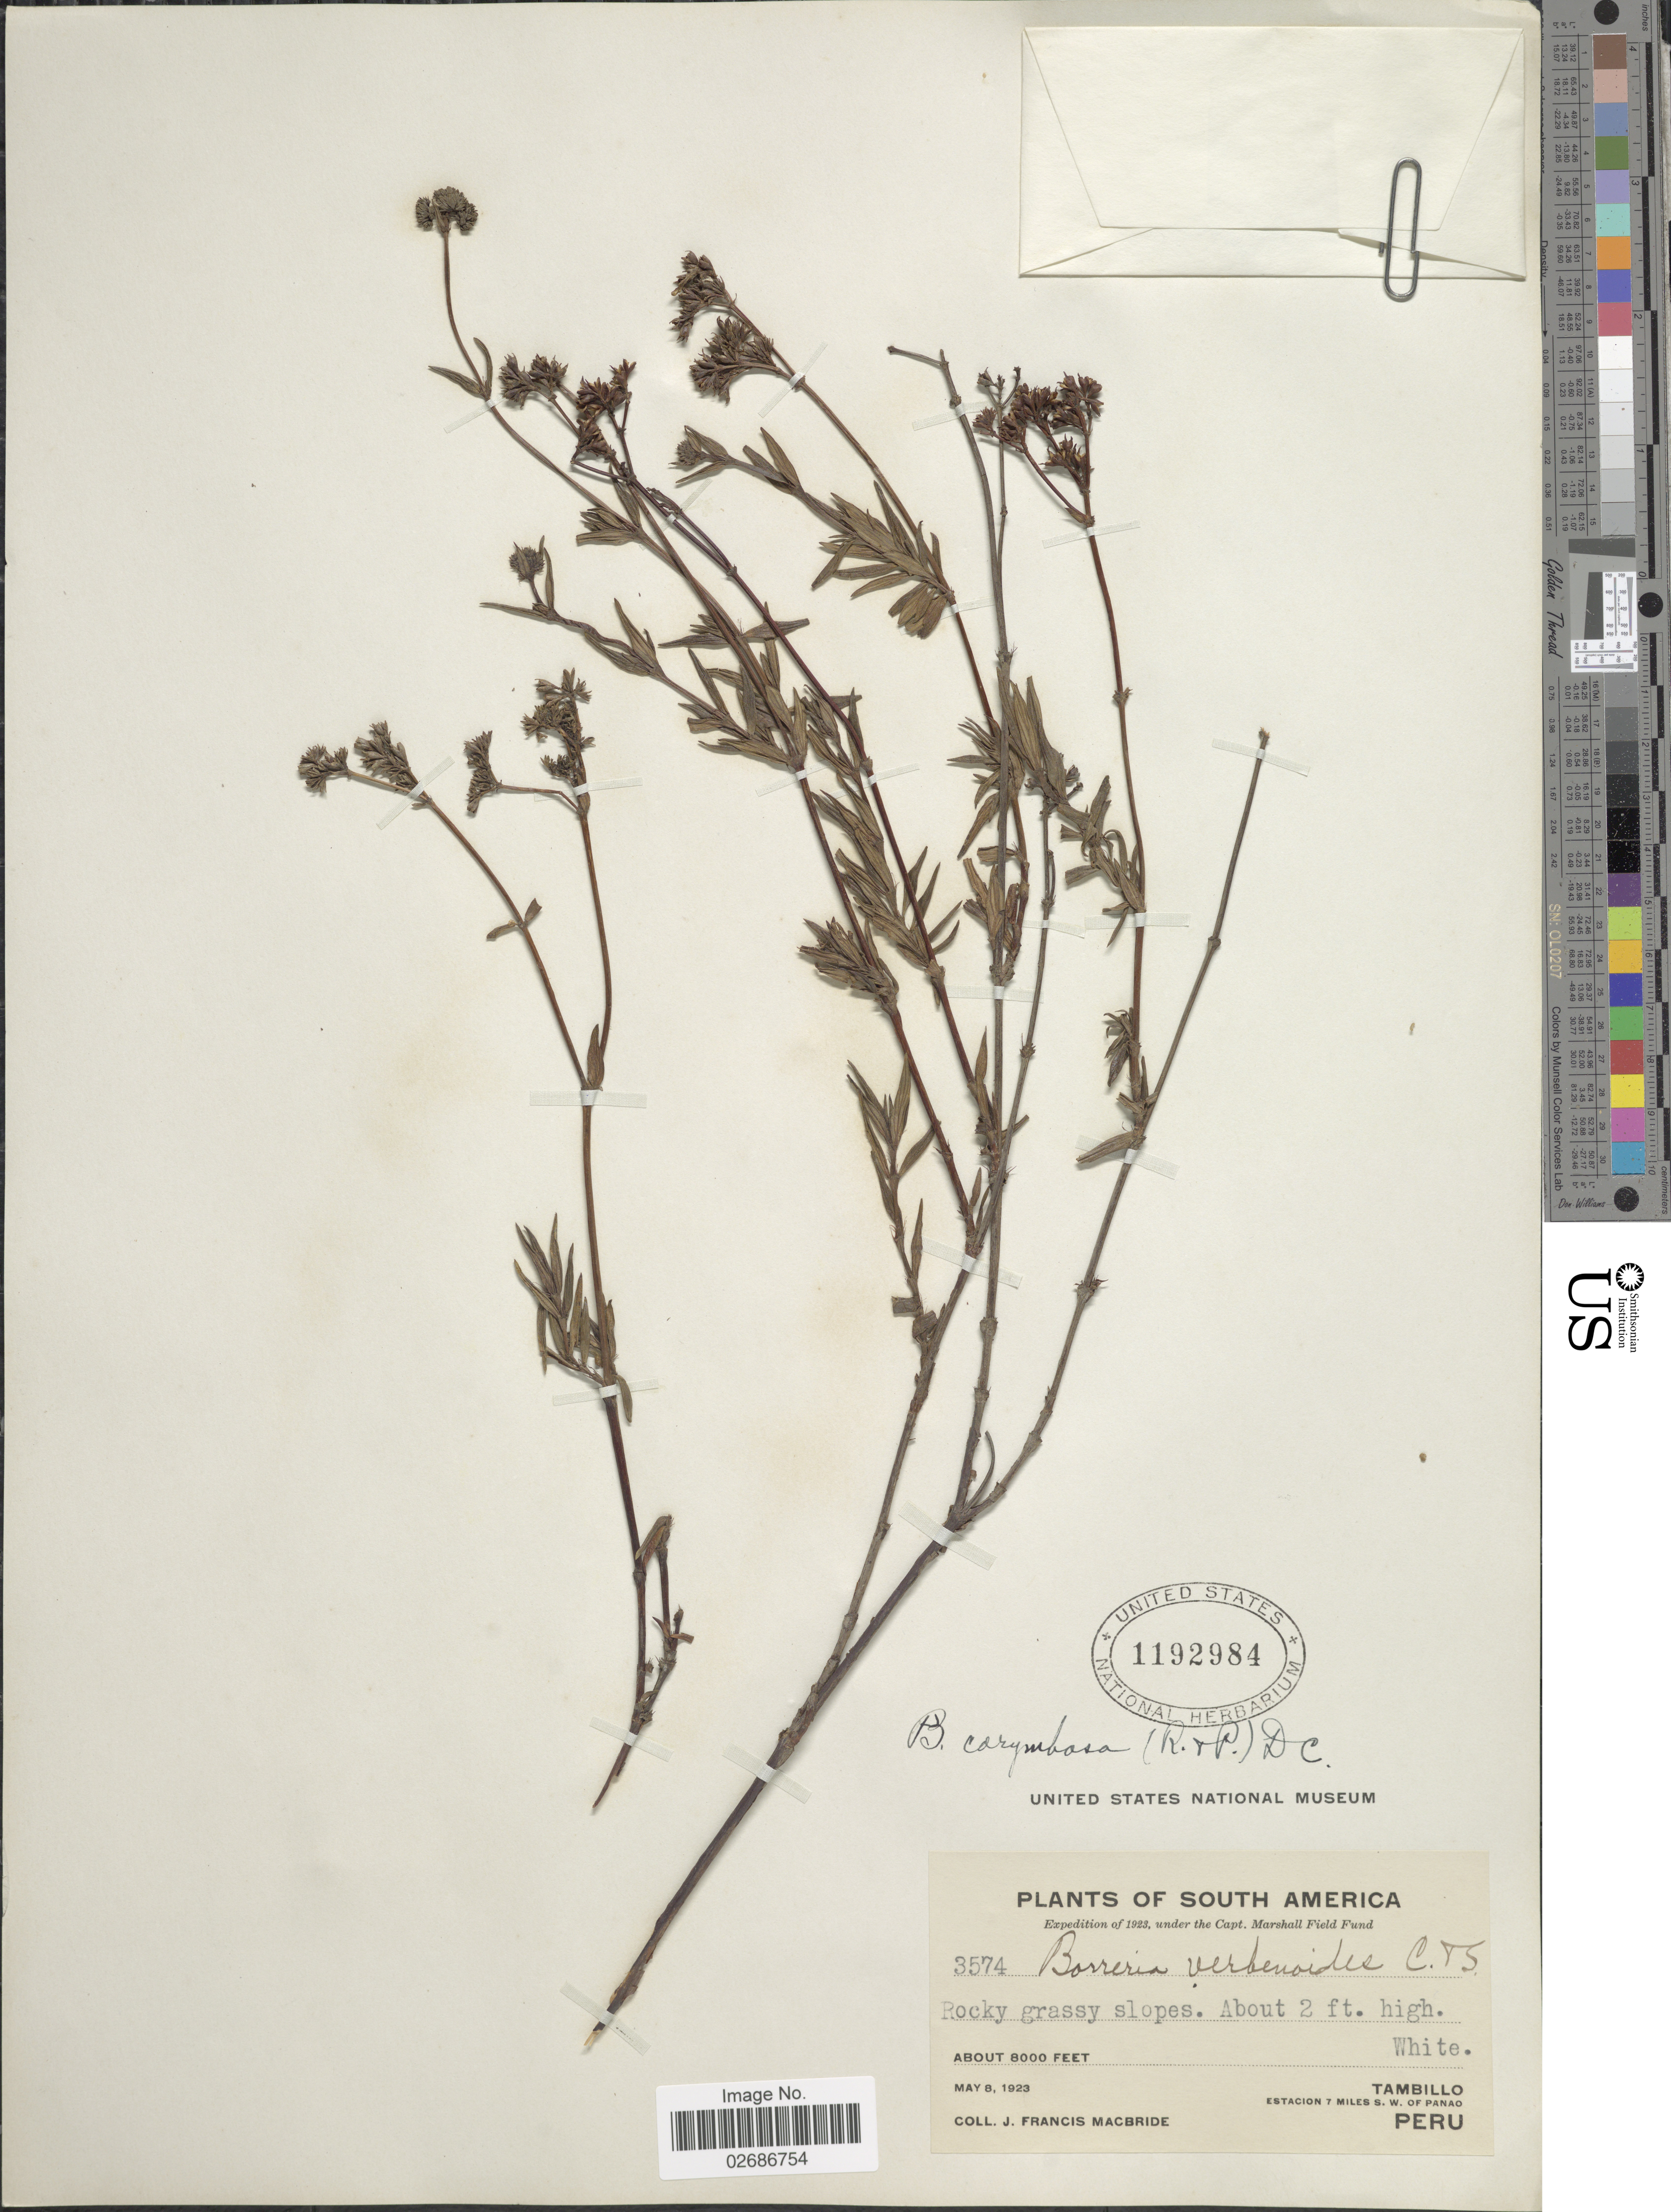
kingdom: Plantae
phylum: Tracheophyta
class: Magnoliopsida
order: Gentianales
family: Rubiaceae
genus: Borreria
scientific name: Borreria peruviana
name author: (Pers.) L.B. Sm. & Downs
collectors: J. F. Macbride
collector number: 3574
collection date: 1923-05-08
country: Peru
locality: Tambillo. Estacion 7 miles S.W. of Panao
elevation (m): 2438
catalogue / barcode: US 1192984